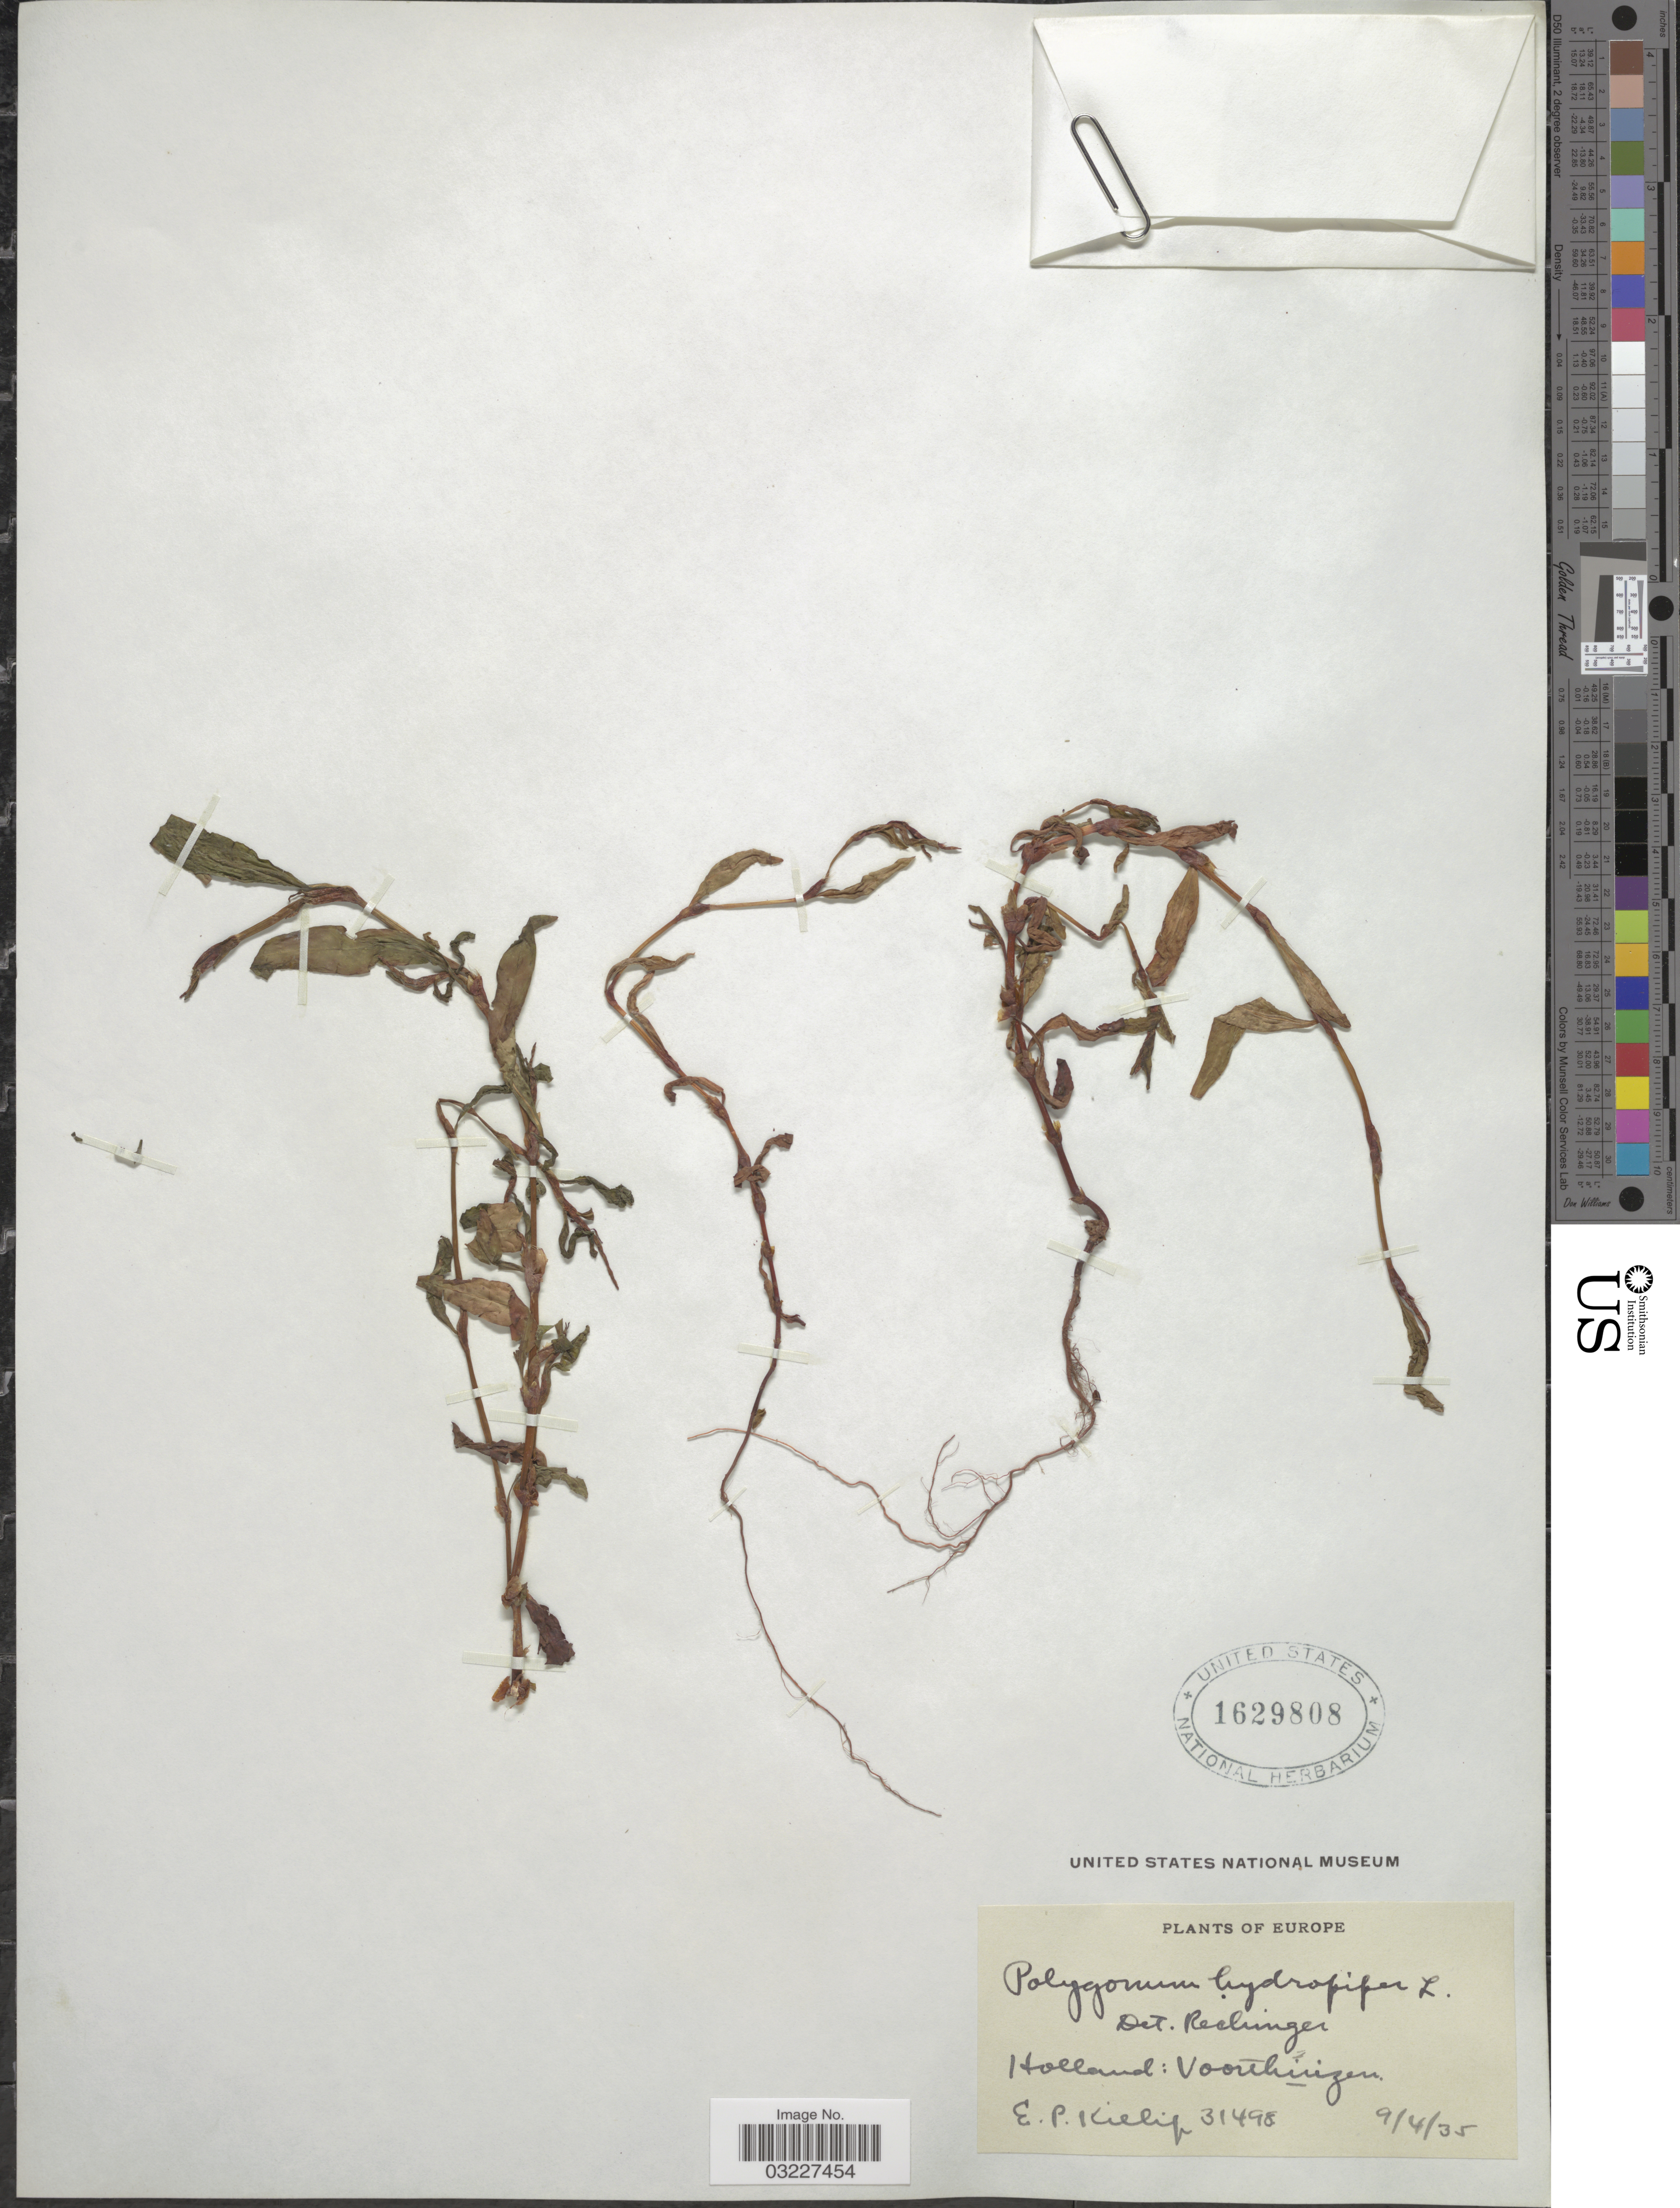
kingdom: Plantae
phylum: Tracheophyta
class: Magnoliopsida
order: Caryophyllales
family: Polygonaceae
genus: Polygonum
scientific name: Polygonum hydropiper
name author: L.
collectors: E. P. Killip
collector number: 31498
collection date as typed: Transcribed d/m/y: 9/4/35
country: Netherlands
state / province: Gelderland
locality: Holland: Voorthuizen.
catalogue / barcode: US 1629808